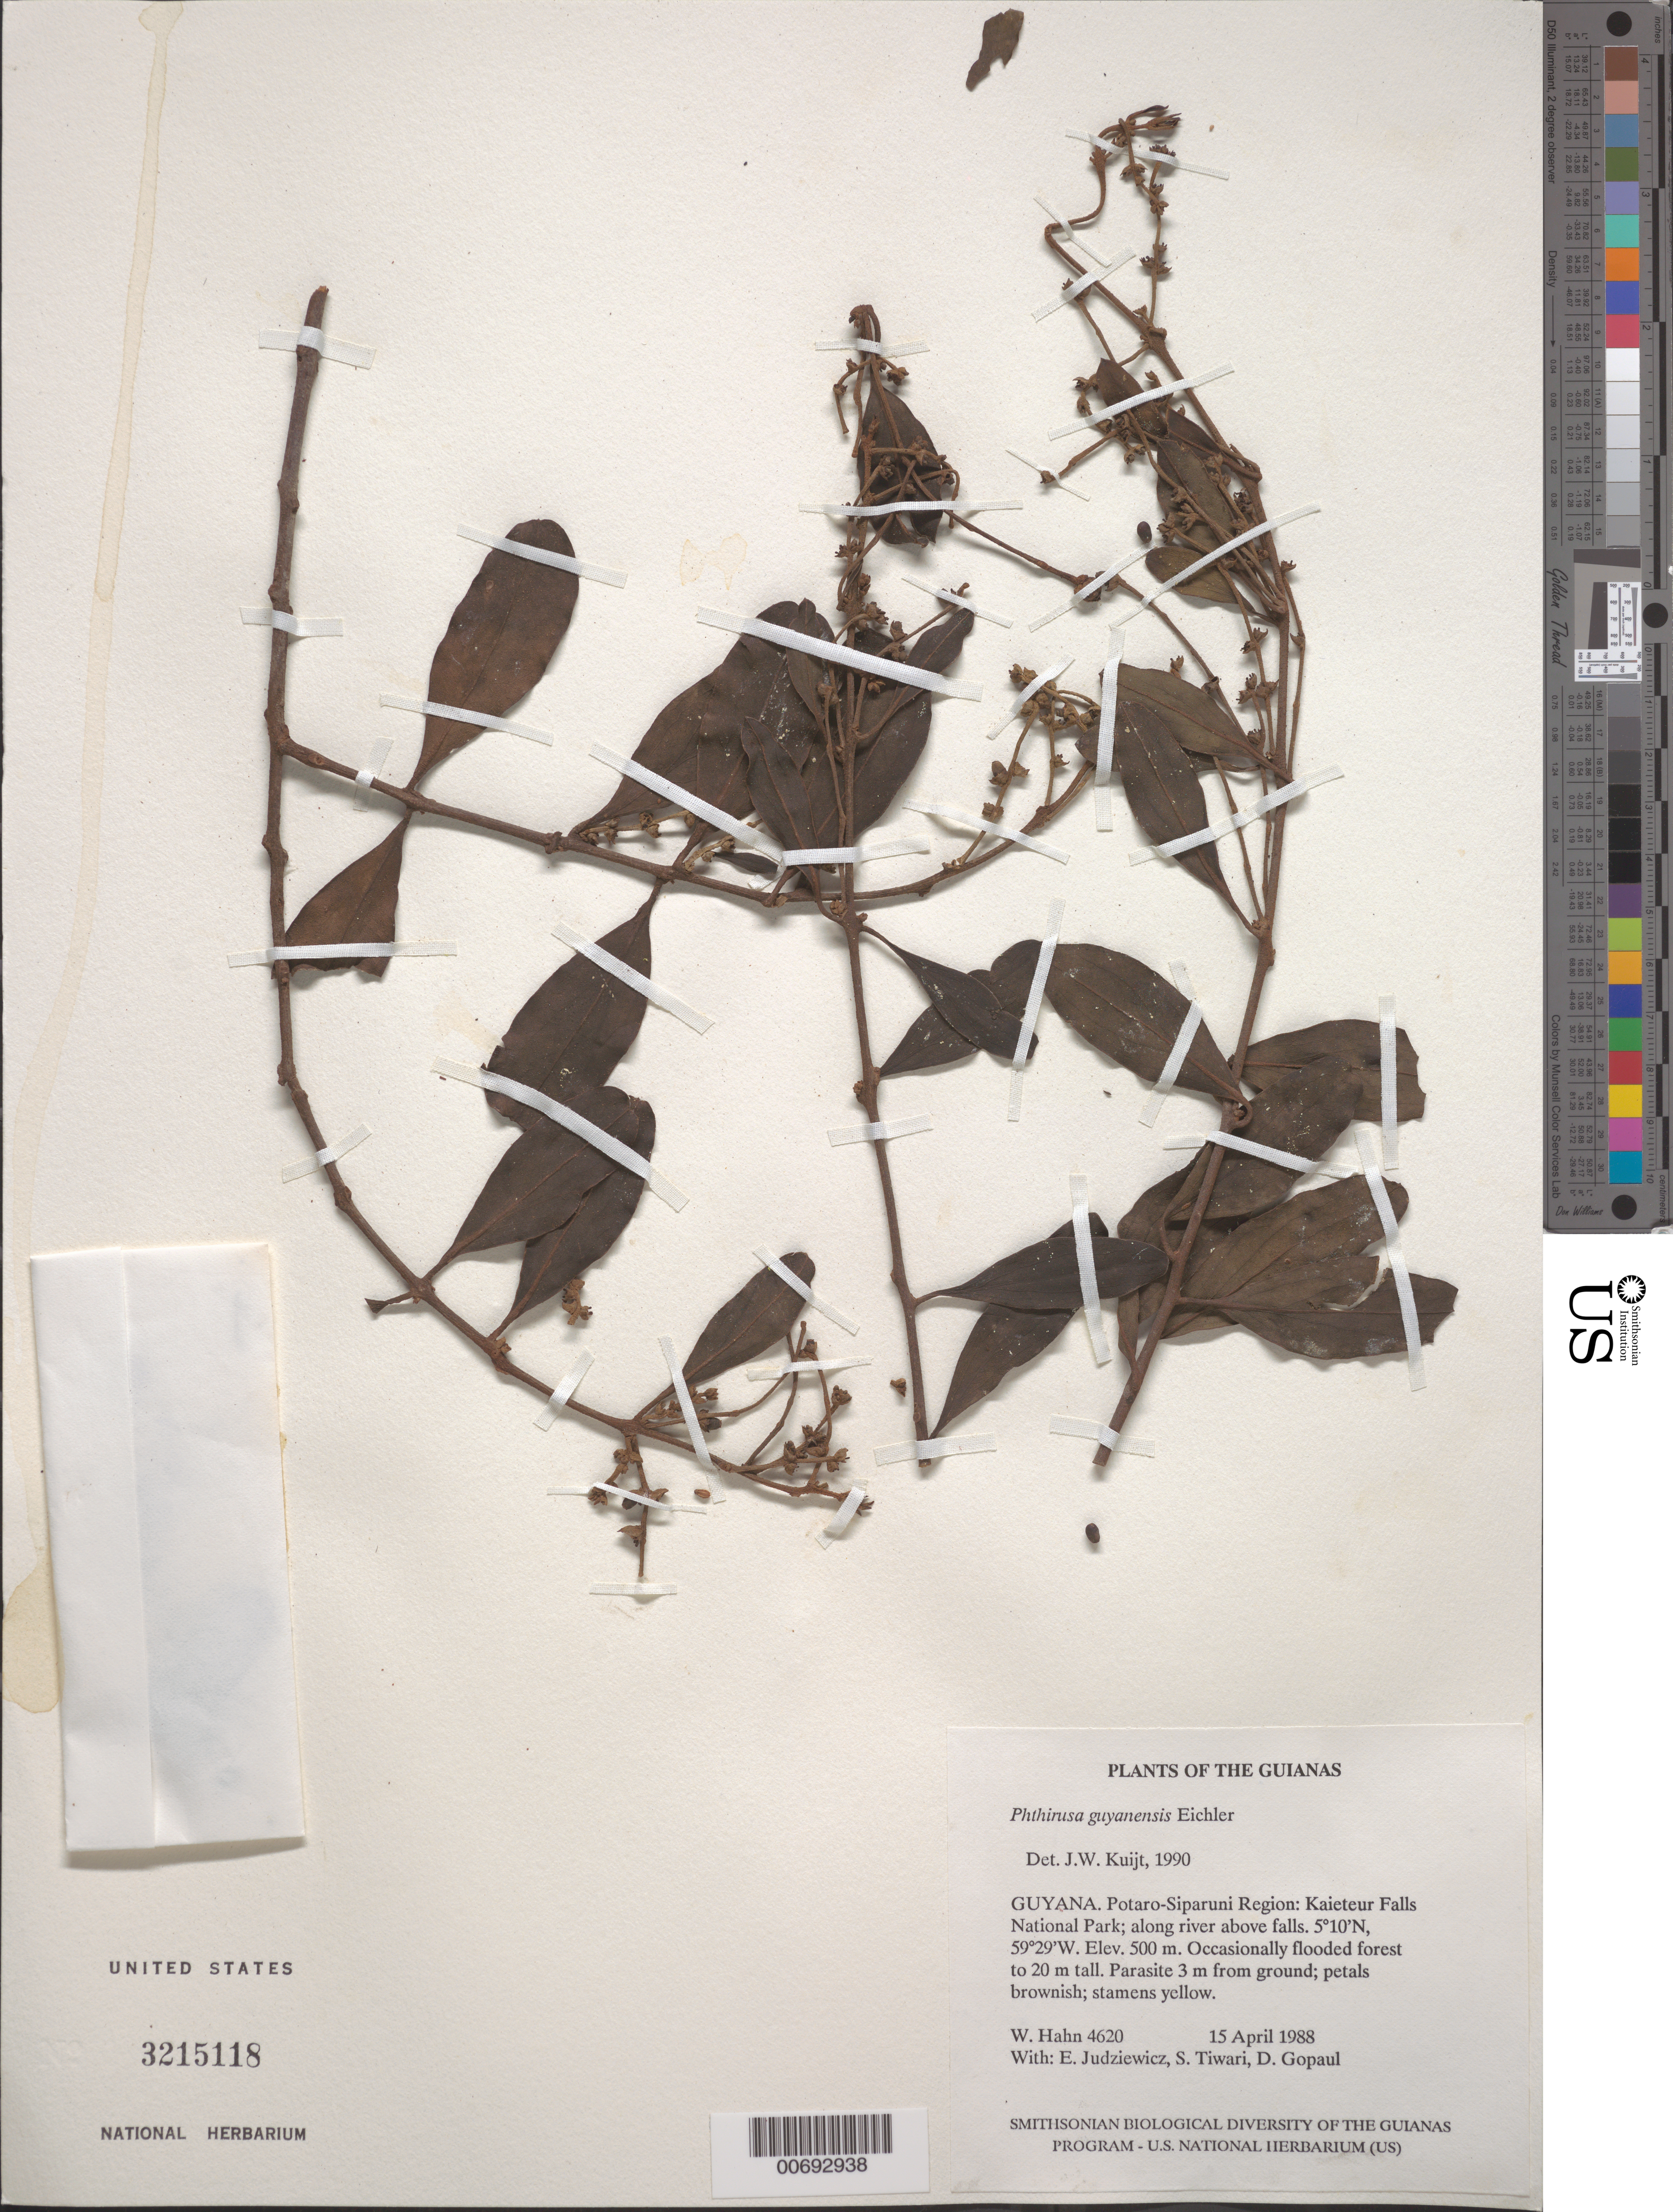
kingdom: Plantae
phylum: Tracheophyta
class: Magnoliopsida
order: Santalales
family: Loranthaceae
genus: Phthirusa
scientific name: Phthirusa guyanensis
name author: Eichler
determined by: Kuijt, Job, (CANADA)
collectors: W. Hahn, E. J. Judziewicz, S. Tiwari & D. Gopaul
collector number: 4620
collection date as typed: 15 April 1988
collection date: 1988-04-15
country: Guyana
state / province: Potaro-Siparuni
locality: Kaieteur Falls National Park; along river above falls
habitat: Occasionally flooded forest to 20 m tall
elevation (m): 500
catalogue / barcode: US 3215118